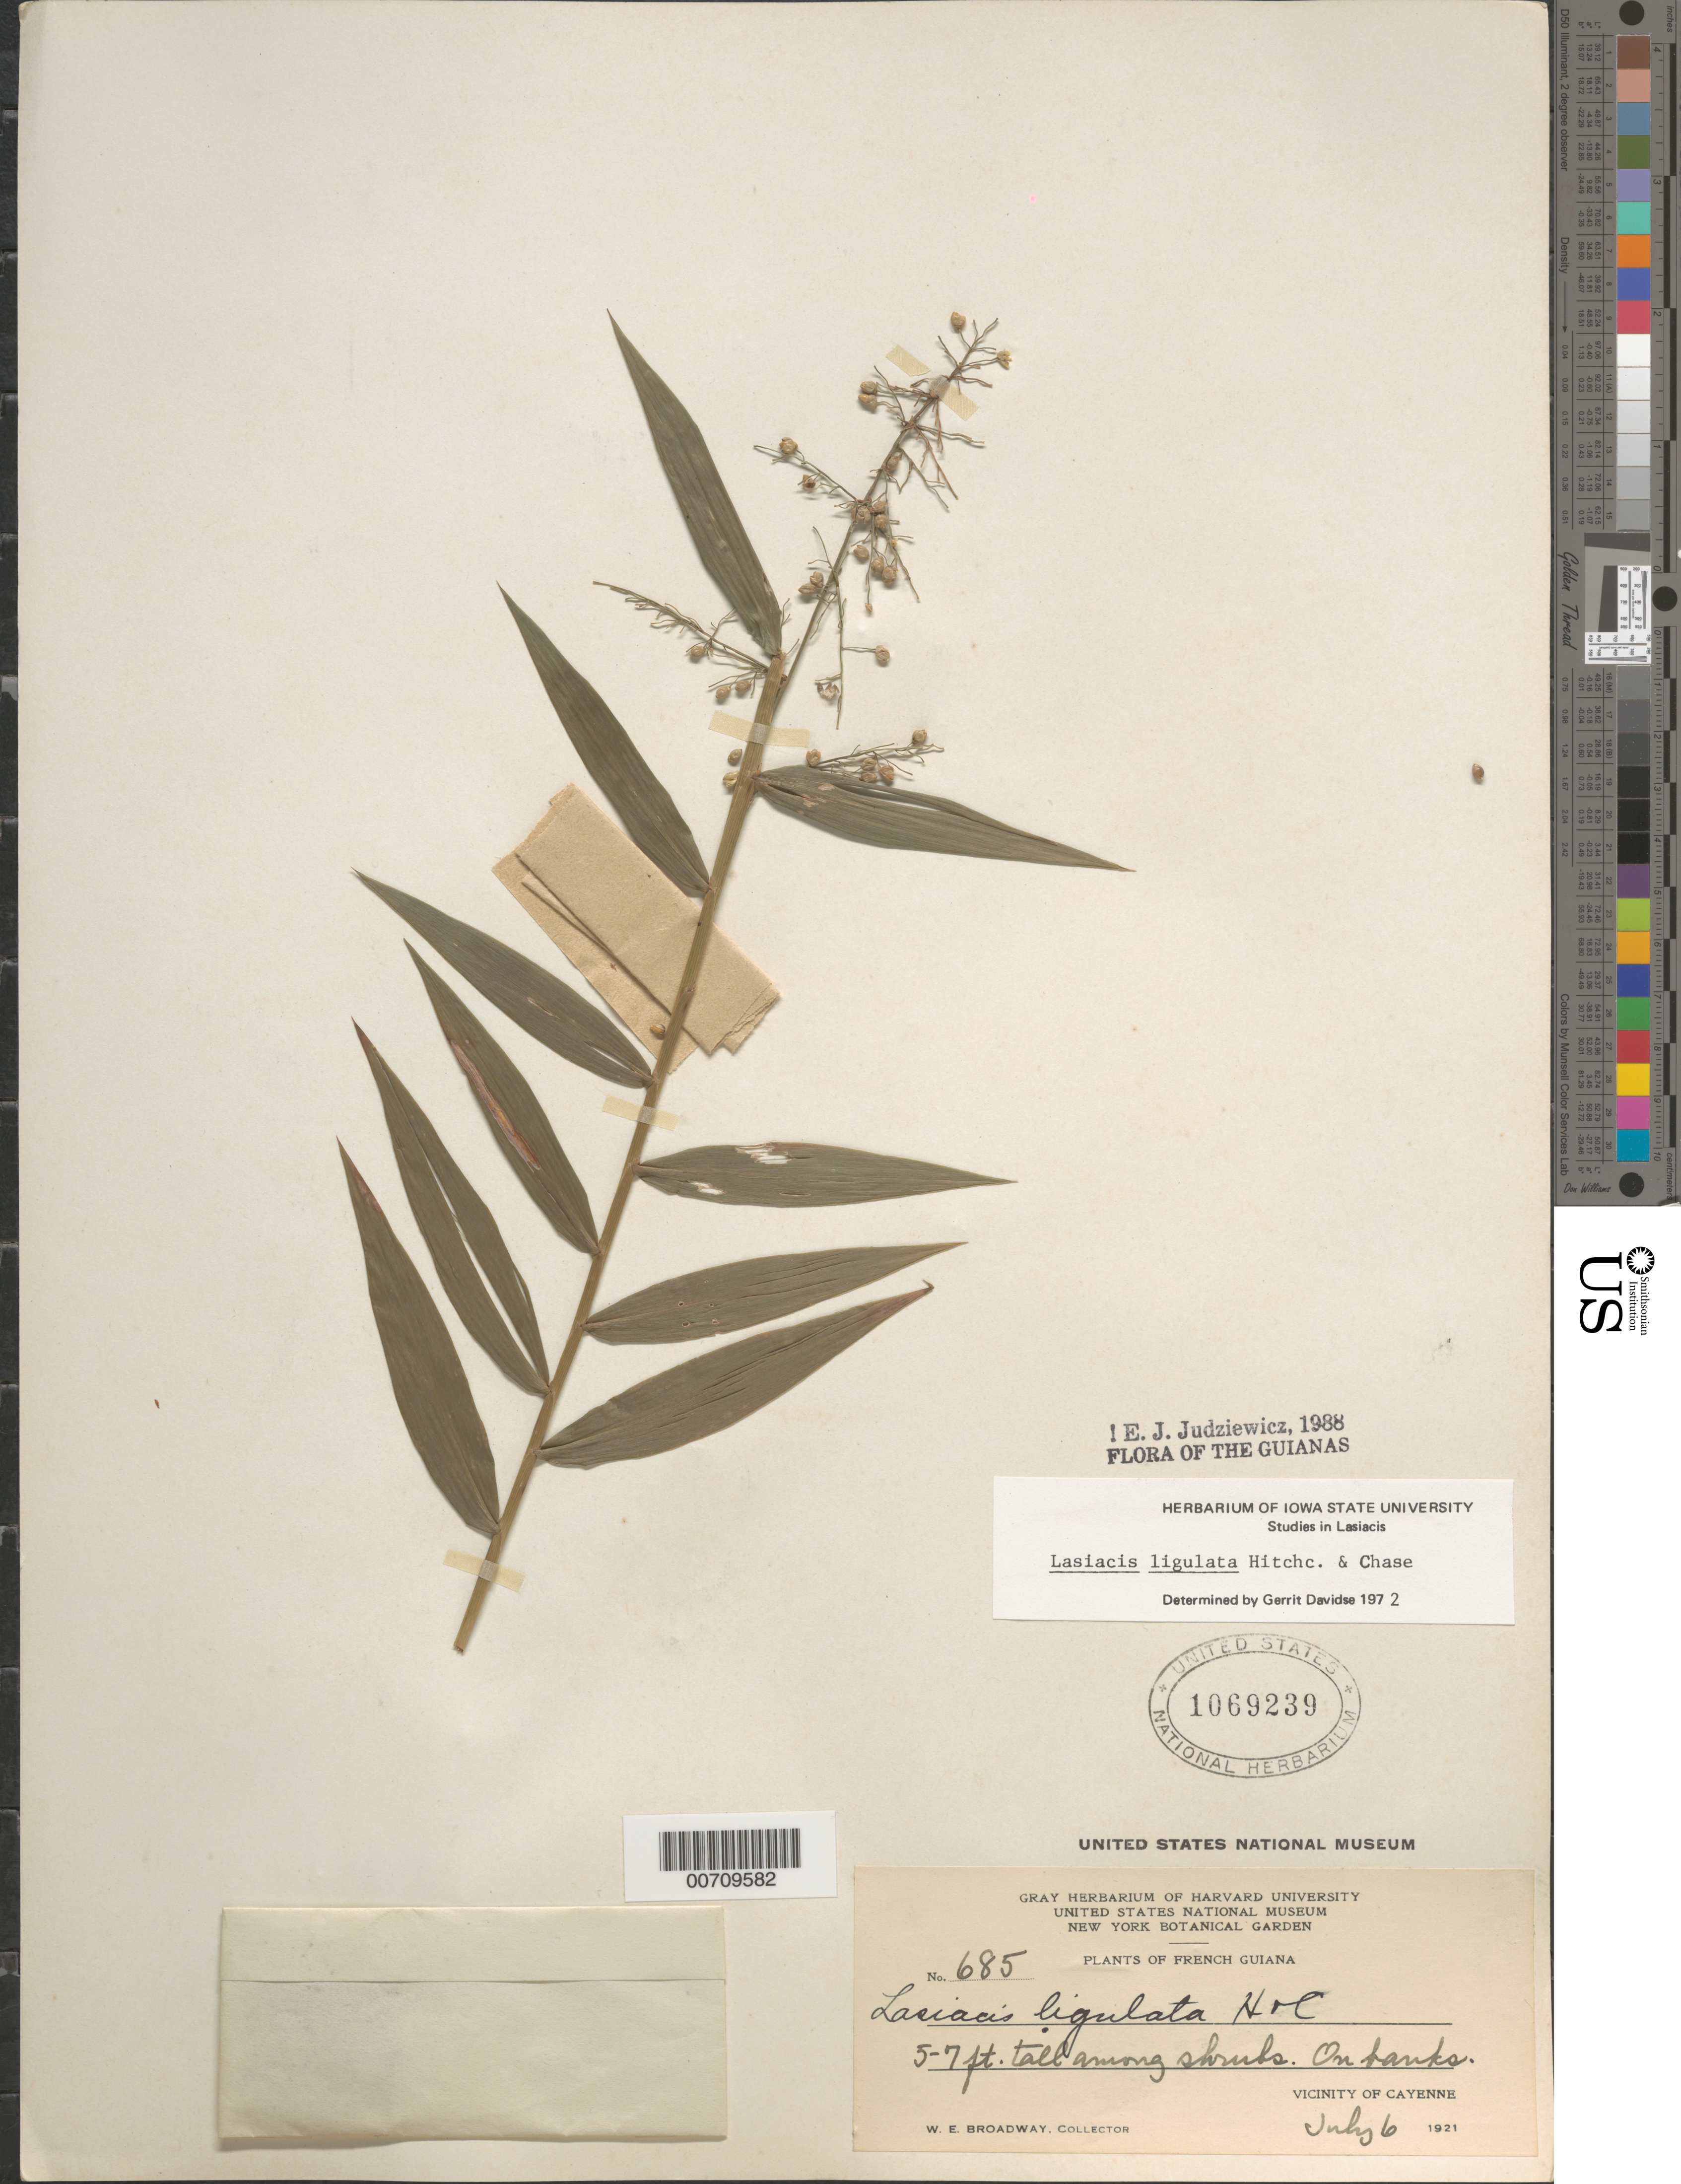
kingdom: Plantae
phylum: Tracheophyta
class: Liliopsida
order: Poales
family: Poaceae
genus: Lasiacis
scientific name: Lasiacis ligulata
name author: Hitchc. & Chase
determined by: Davidse, Gerrit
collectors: W. E. Broadway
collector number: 685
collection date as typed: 6-Jul-21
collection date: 1921-07-06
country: French Guiana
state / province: Cayenne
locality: Cayenne, vic.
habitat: On banks, among shrubs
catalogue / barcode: US 1069239